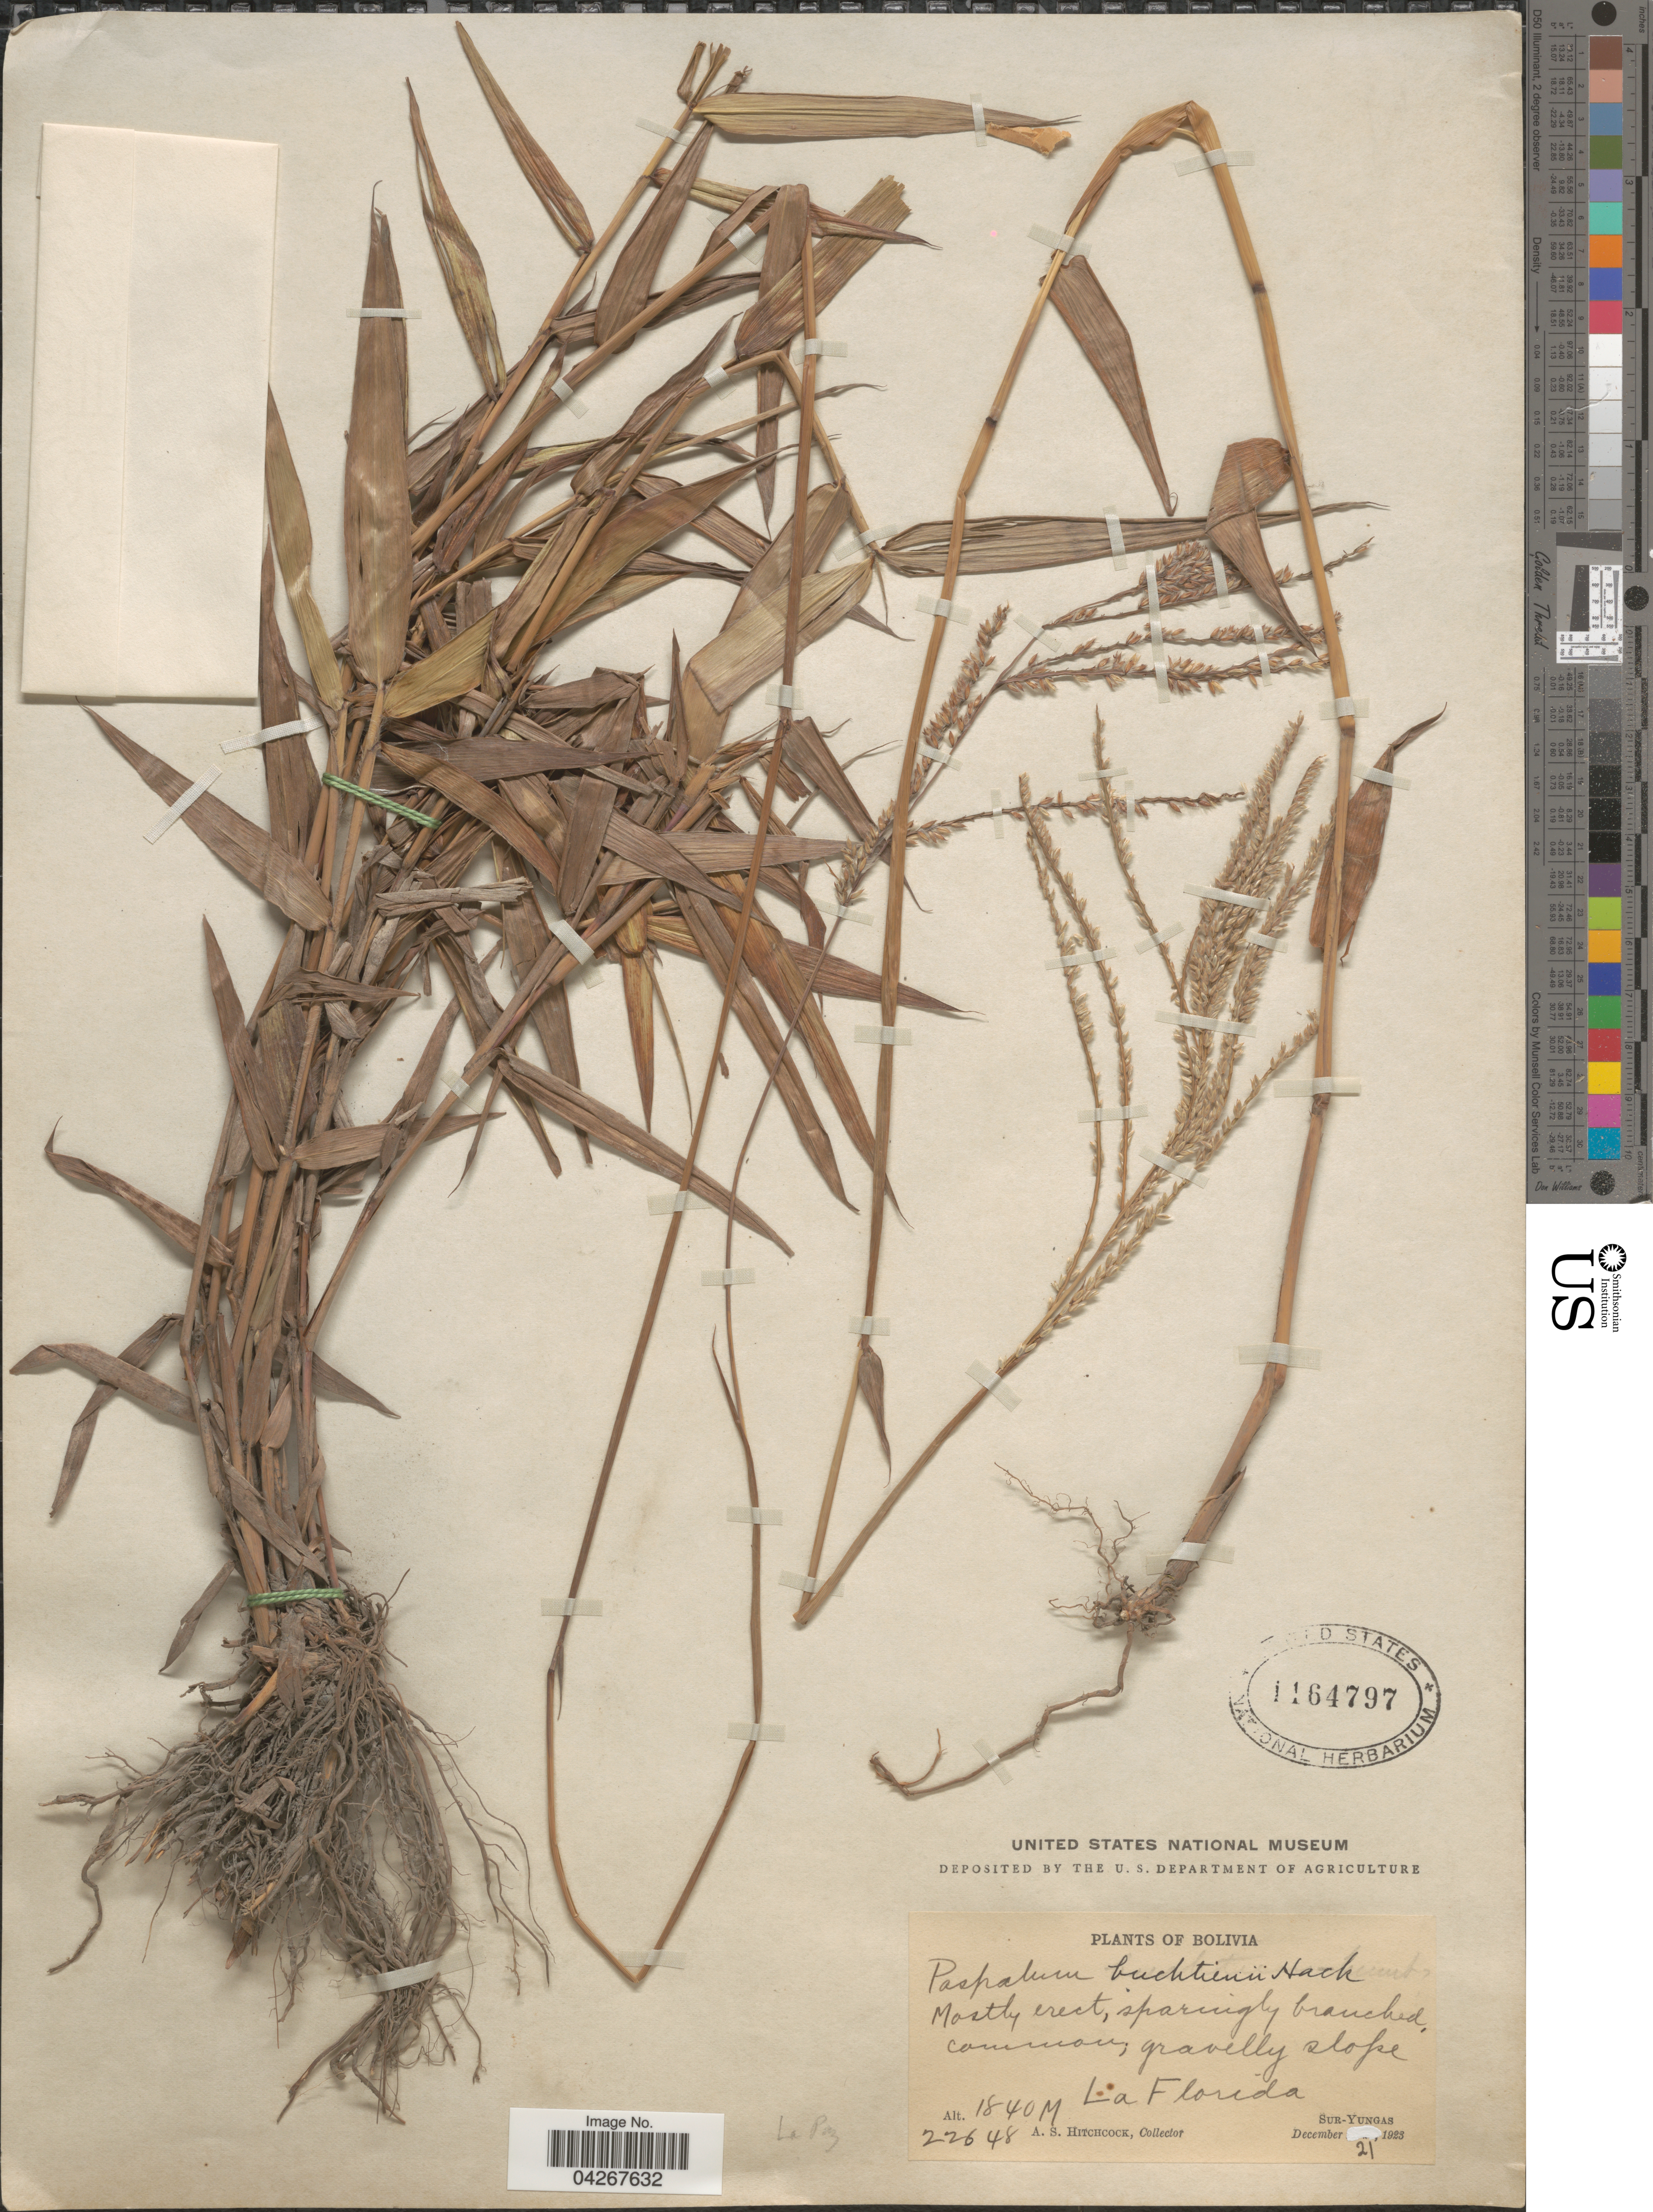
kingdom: Plantae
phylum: Tracheophyta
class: Liliopsida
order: Poales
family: Poaceae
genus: Paspalum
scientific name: Paspalum buchtienii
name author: Hack.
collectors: A. S. Hitchcock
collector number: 22648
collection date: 1923-12-21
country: Bolivia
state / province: La Paz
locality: Gravelly slope. La Florida. Sur-Yungas.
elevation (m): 1840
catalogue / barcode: US 1164797